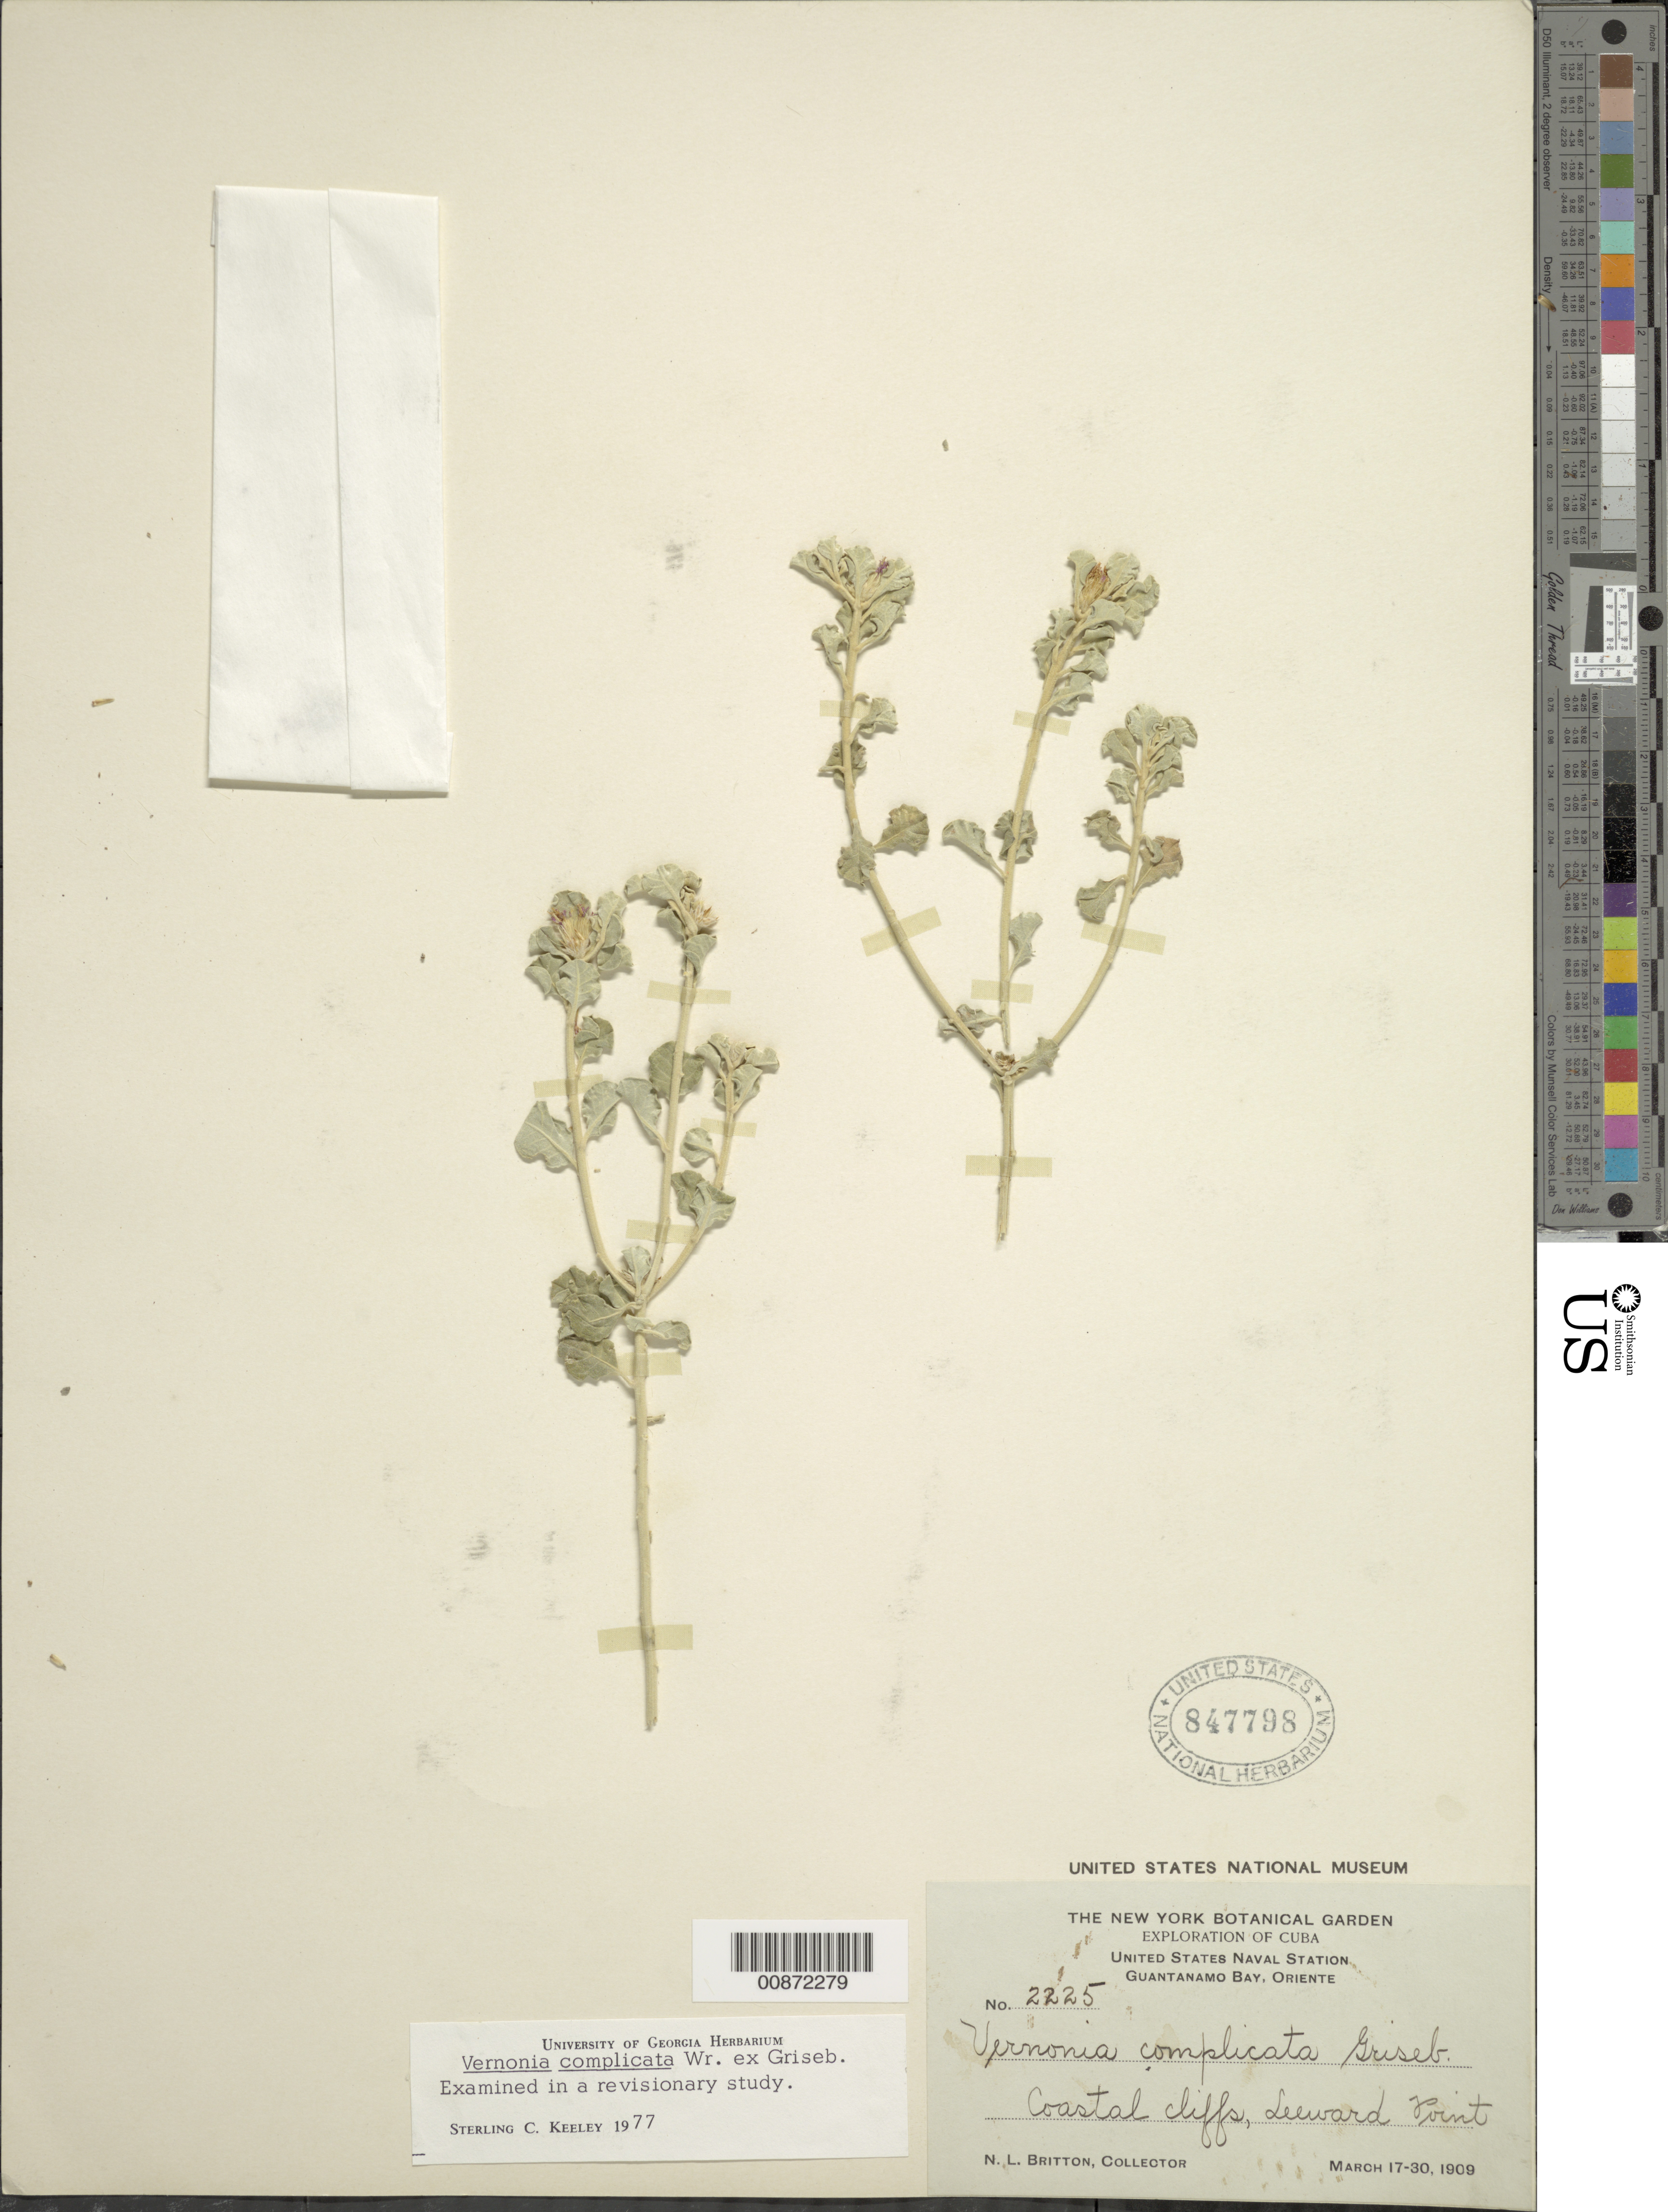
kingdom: Plantae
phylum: Tracheophyta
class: Magnoliopsida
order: Asterales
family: Asteraceae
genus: Lepidaploa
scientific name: Lepidaploa complicata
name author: (Griseb.) H. Rob.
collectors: N. Britton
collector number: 2225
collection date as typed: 17 Mar 1909 to 30 Mar 1909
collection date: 1909-03-17/1909-03-30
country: Cuba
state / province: Oriente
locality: Guantanamo Bay, Leeward Point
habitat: Coastal cliffs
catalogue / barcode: US 847798